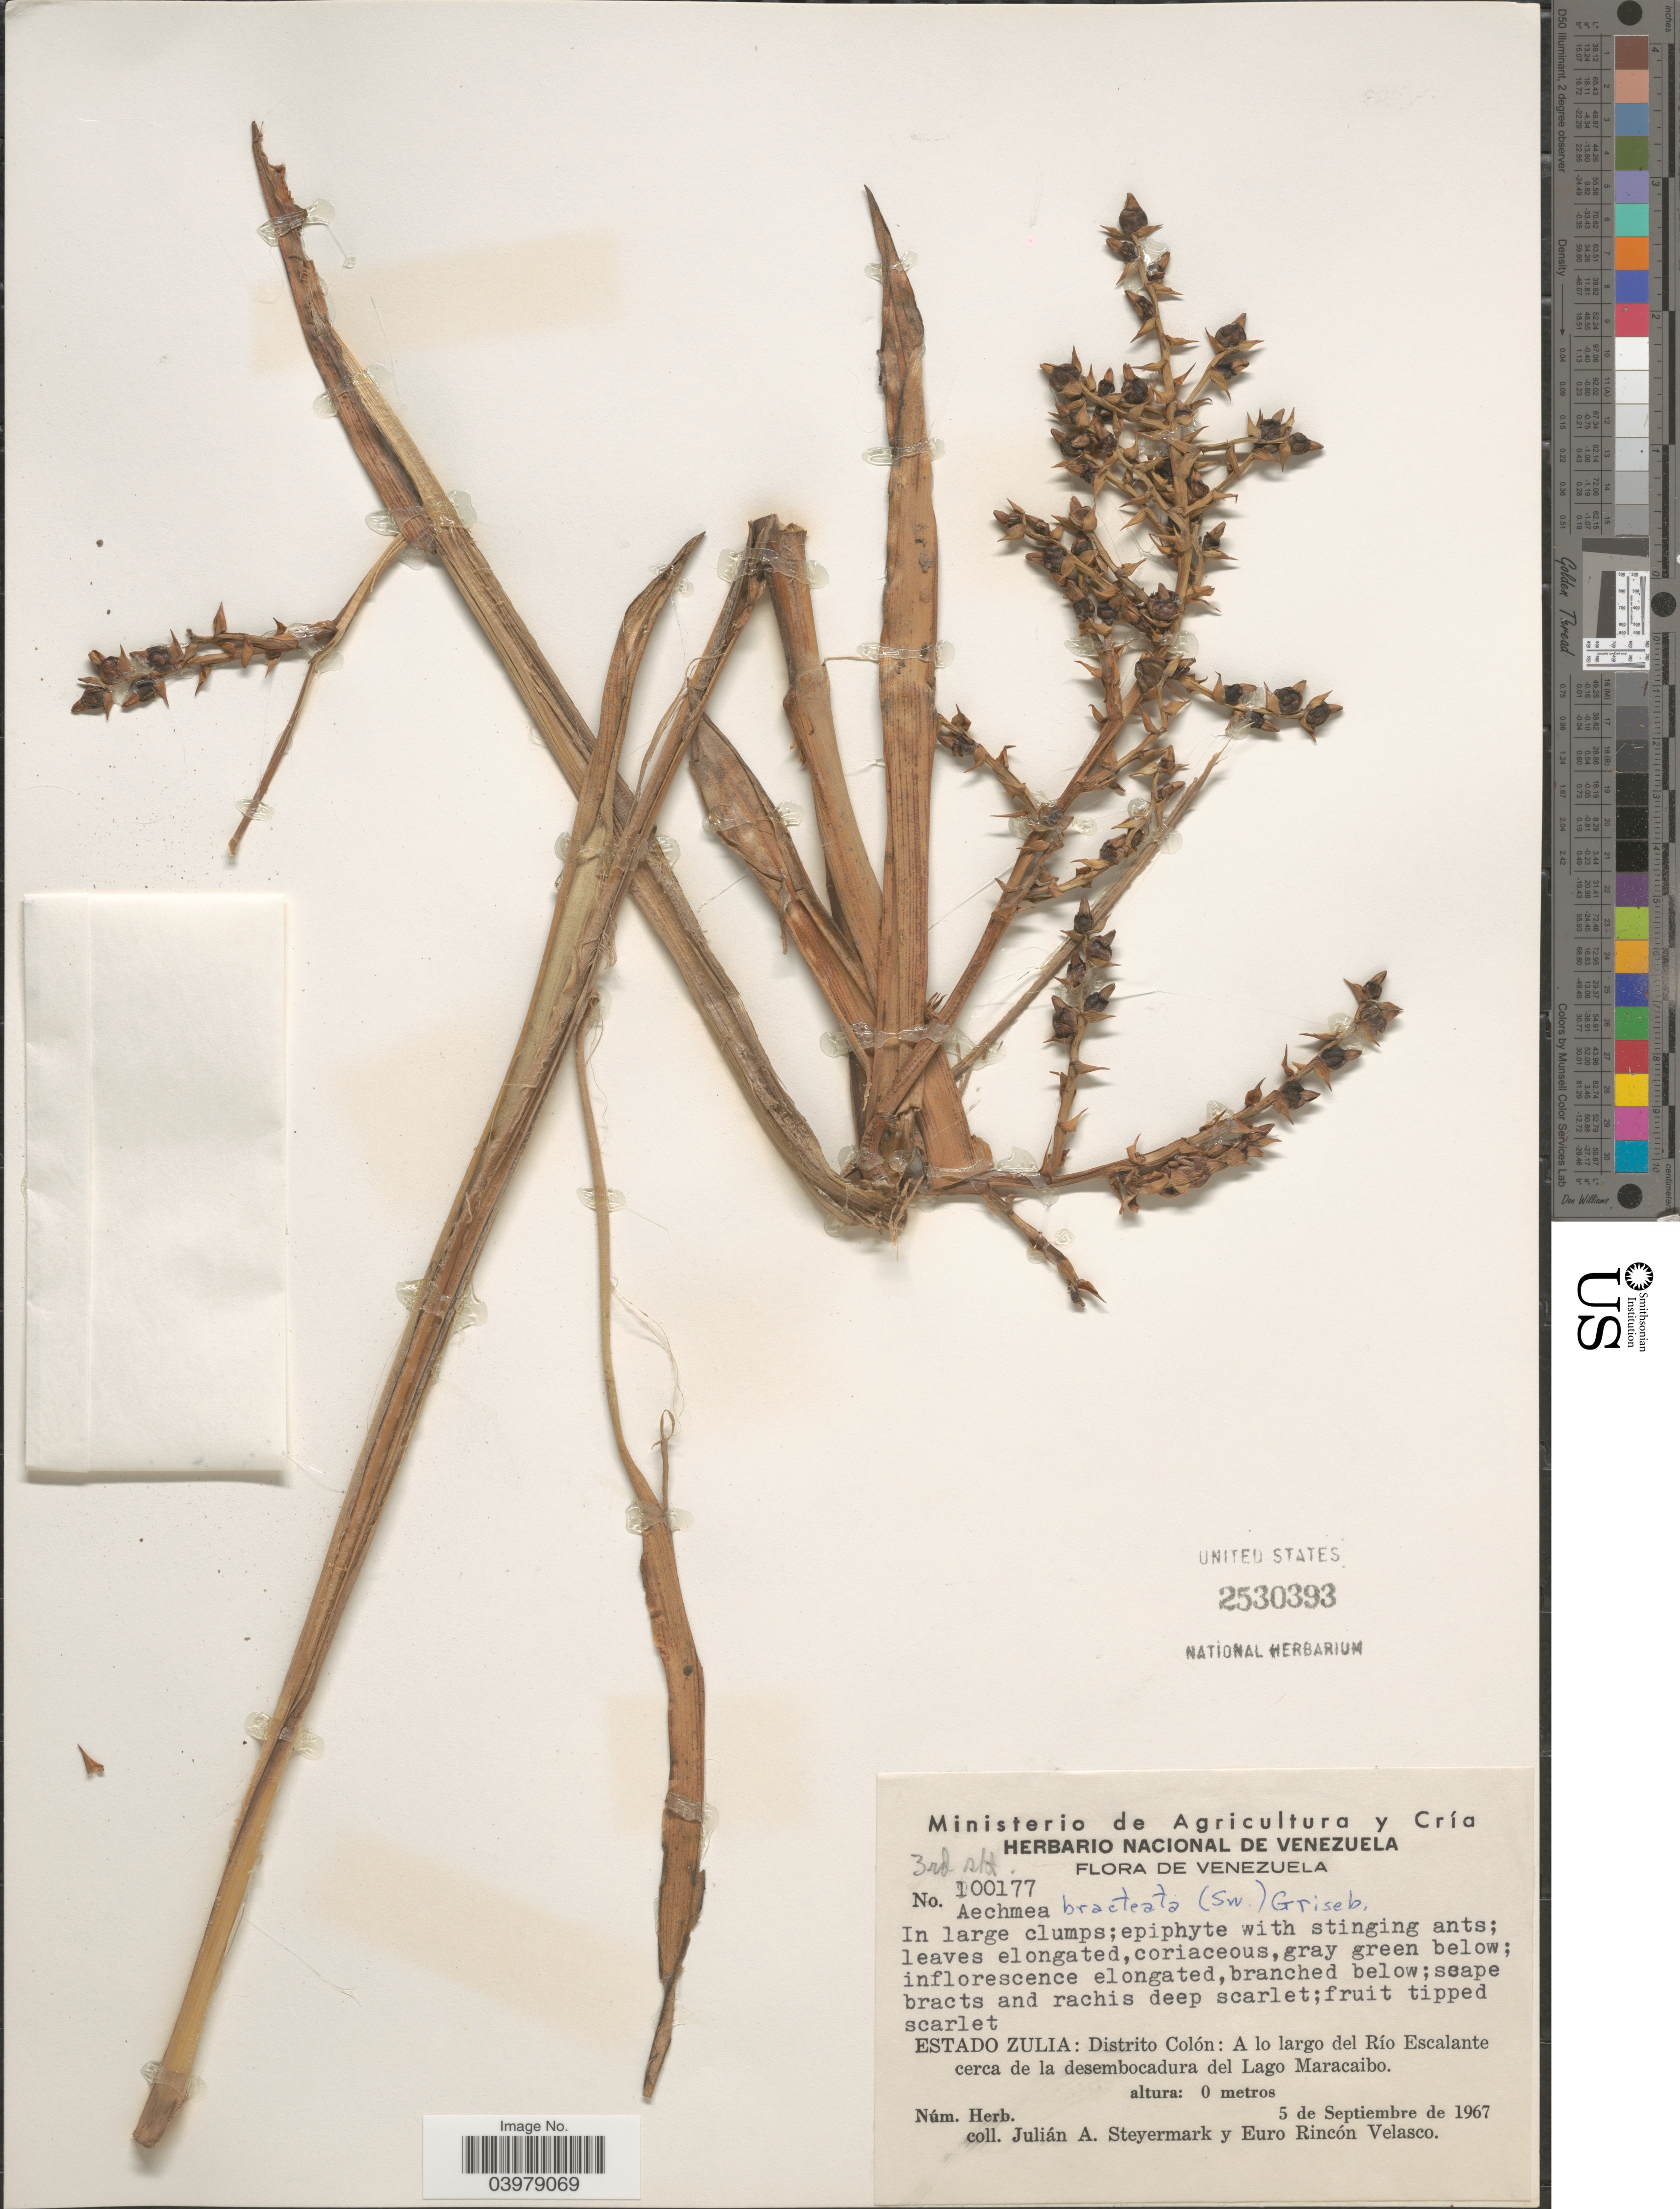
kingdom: Plantae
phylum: Tracheophyta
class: Liliopsida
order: Poales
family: Bromeliaceae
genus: Aechmea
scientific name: Aechmea bracteata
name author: (Sw.) Griseb.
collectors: J. Steyermark & E. Velasco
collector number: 100177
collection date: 1967-09-05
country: Venezuela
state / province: Zulia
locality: Distrito Colón: A lo largo del Río Escalante cerca de la desembocadura del Lago Maracaibo.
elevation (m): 0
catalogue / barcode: US 2530393